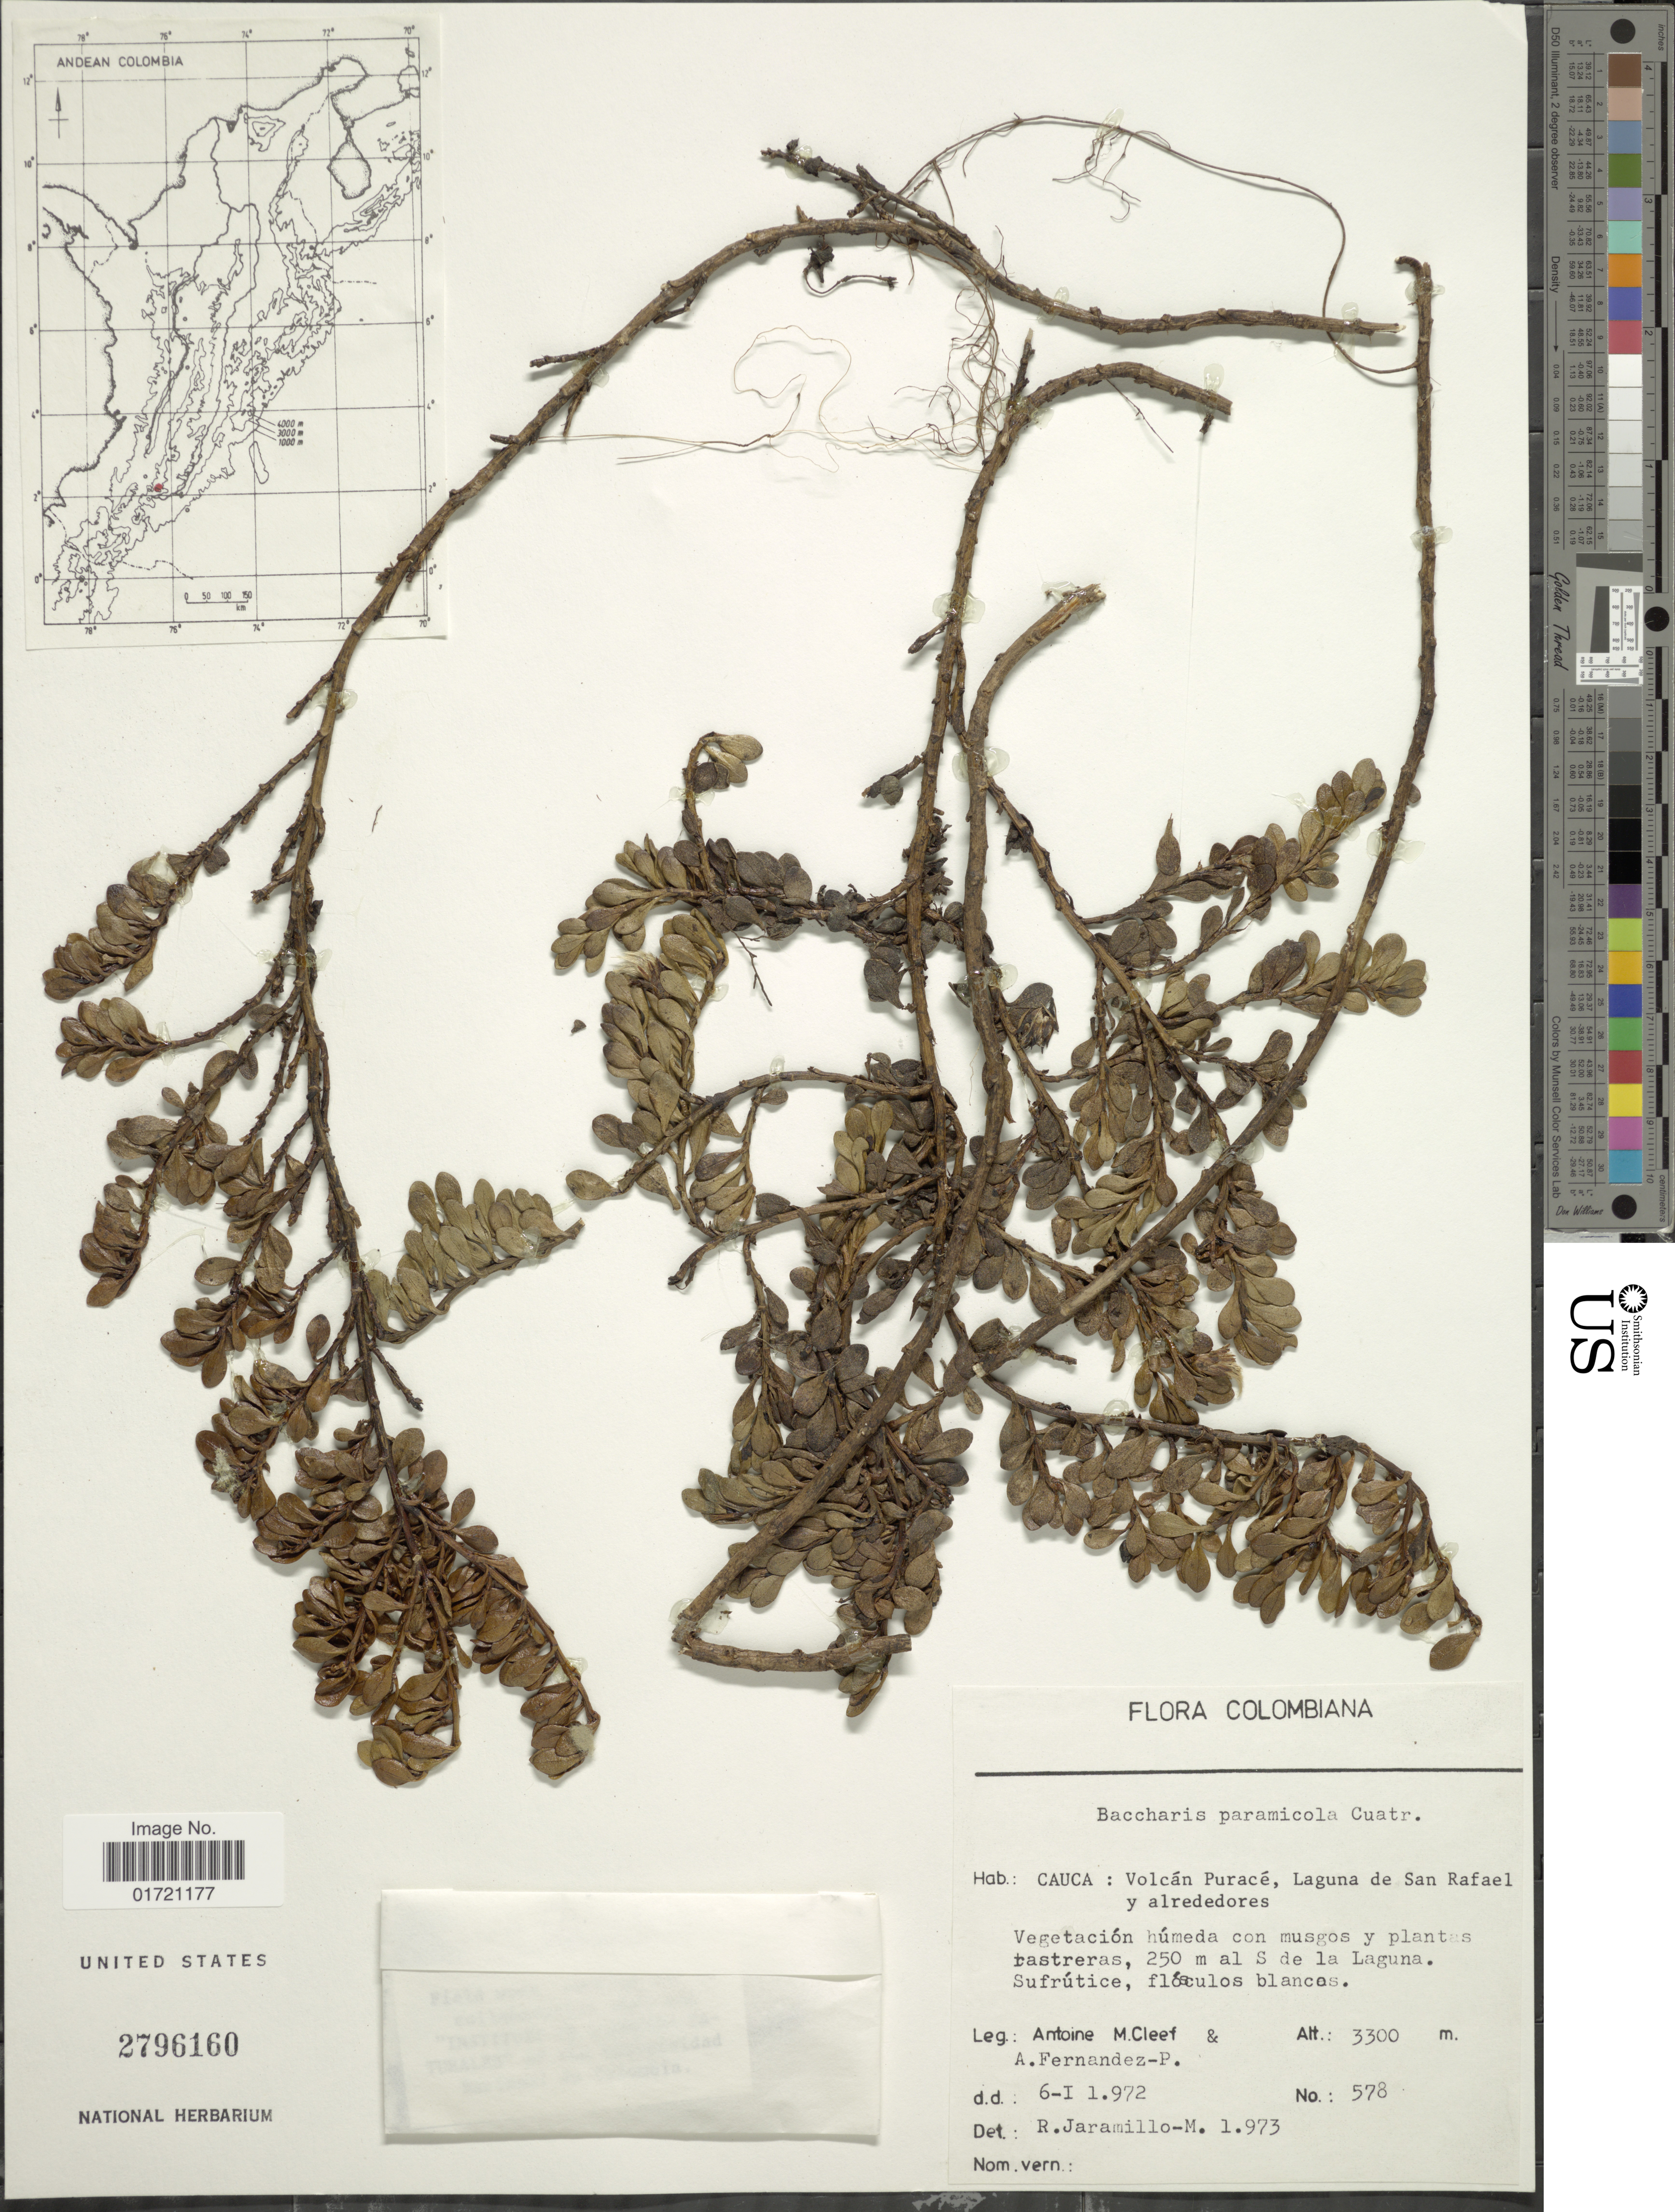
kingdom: Plantae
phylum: Tracheophyta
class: Magnoliopsida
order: Asterales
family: Asteraceae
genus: Baccharis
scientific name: Baccharis paramicola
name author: Cuatrec.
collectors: A. M. Cleef & A. Fernández-Pérez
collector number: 578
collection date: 1972-01-06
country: Colombia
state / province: Cauca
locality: Cauca: Volcán Puracé, Laguna de San Rafael y alrededores.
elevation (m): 3300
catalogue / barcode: US 2796160